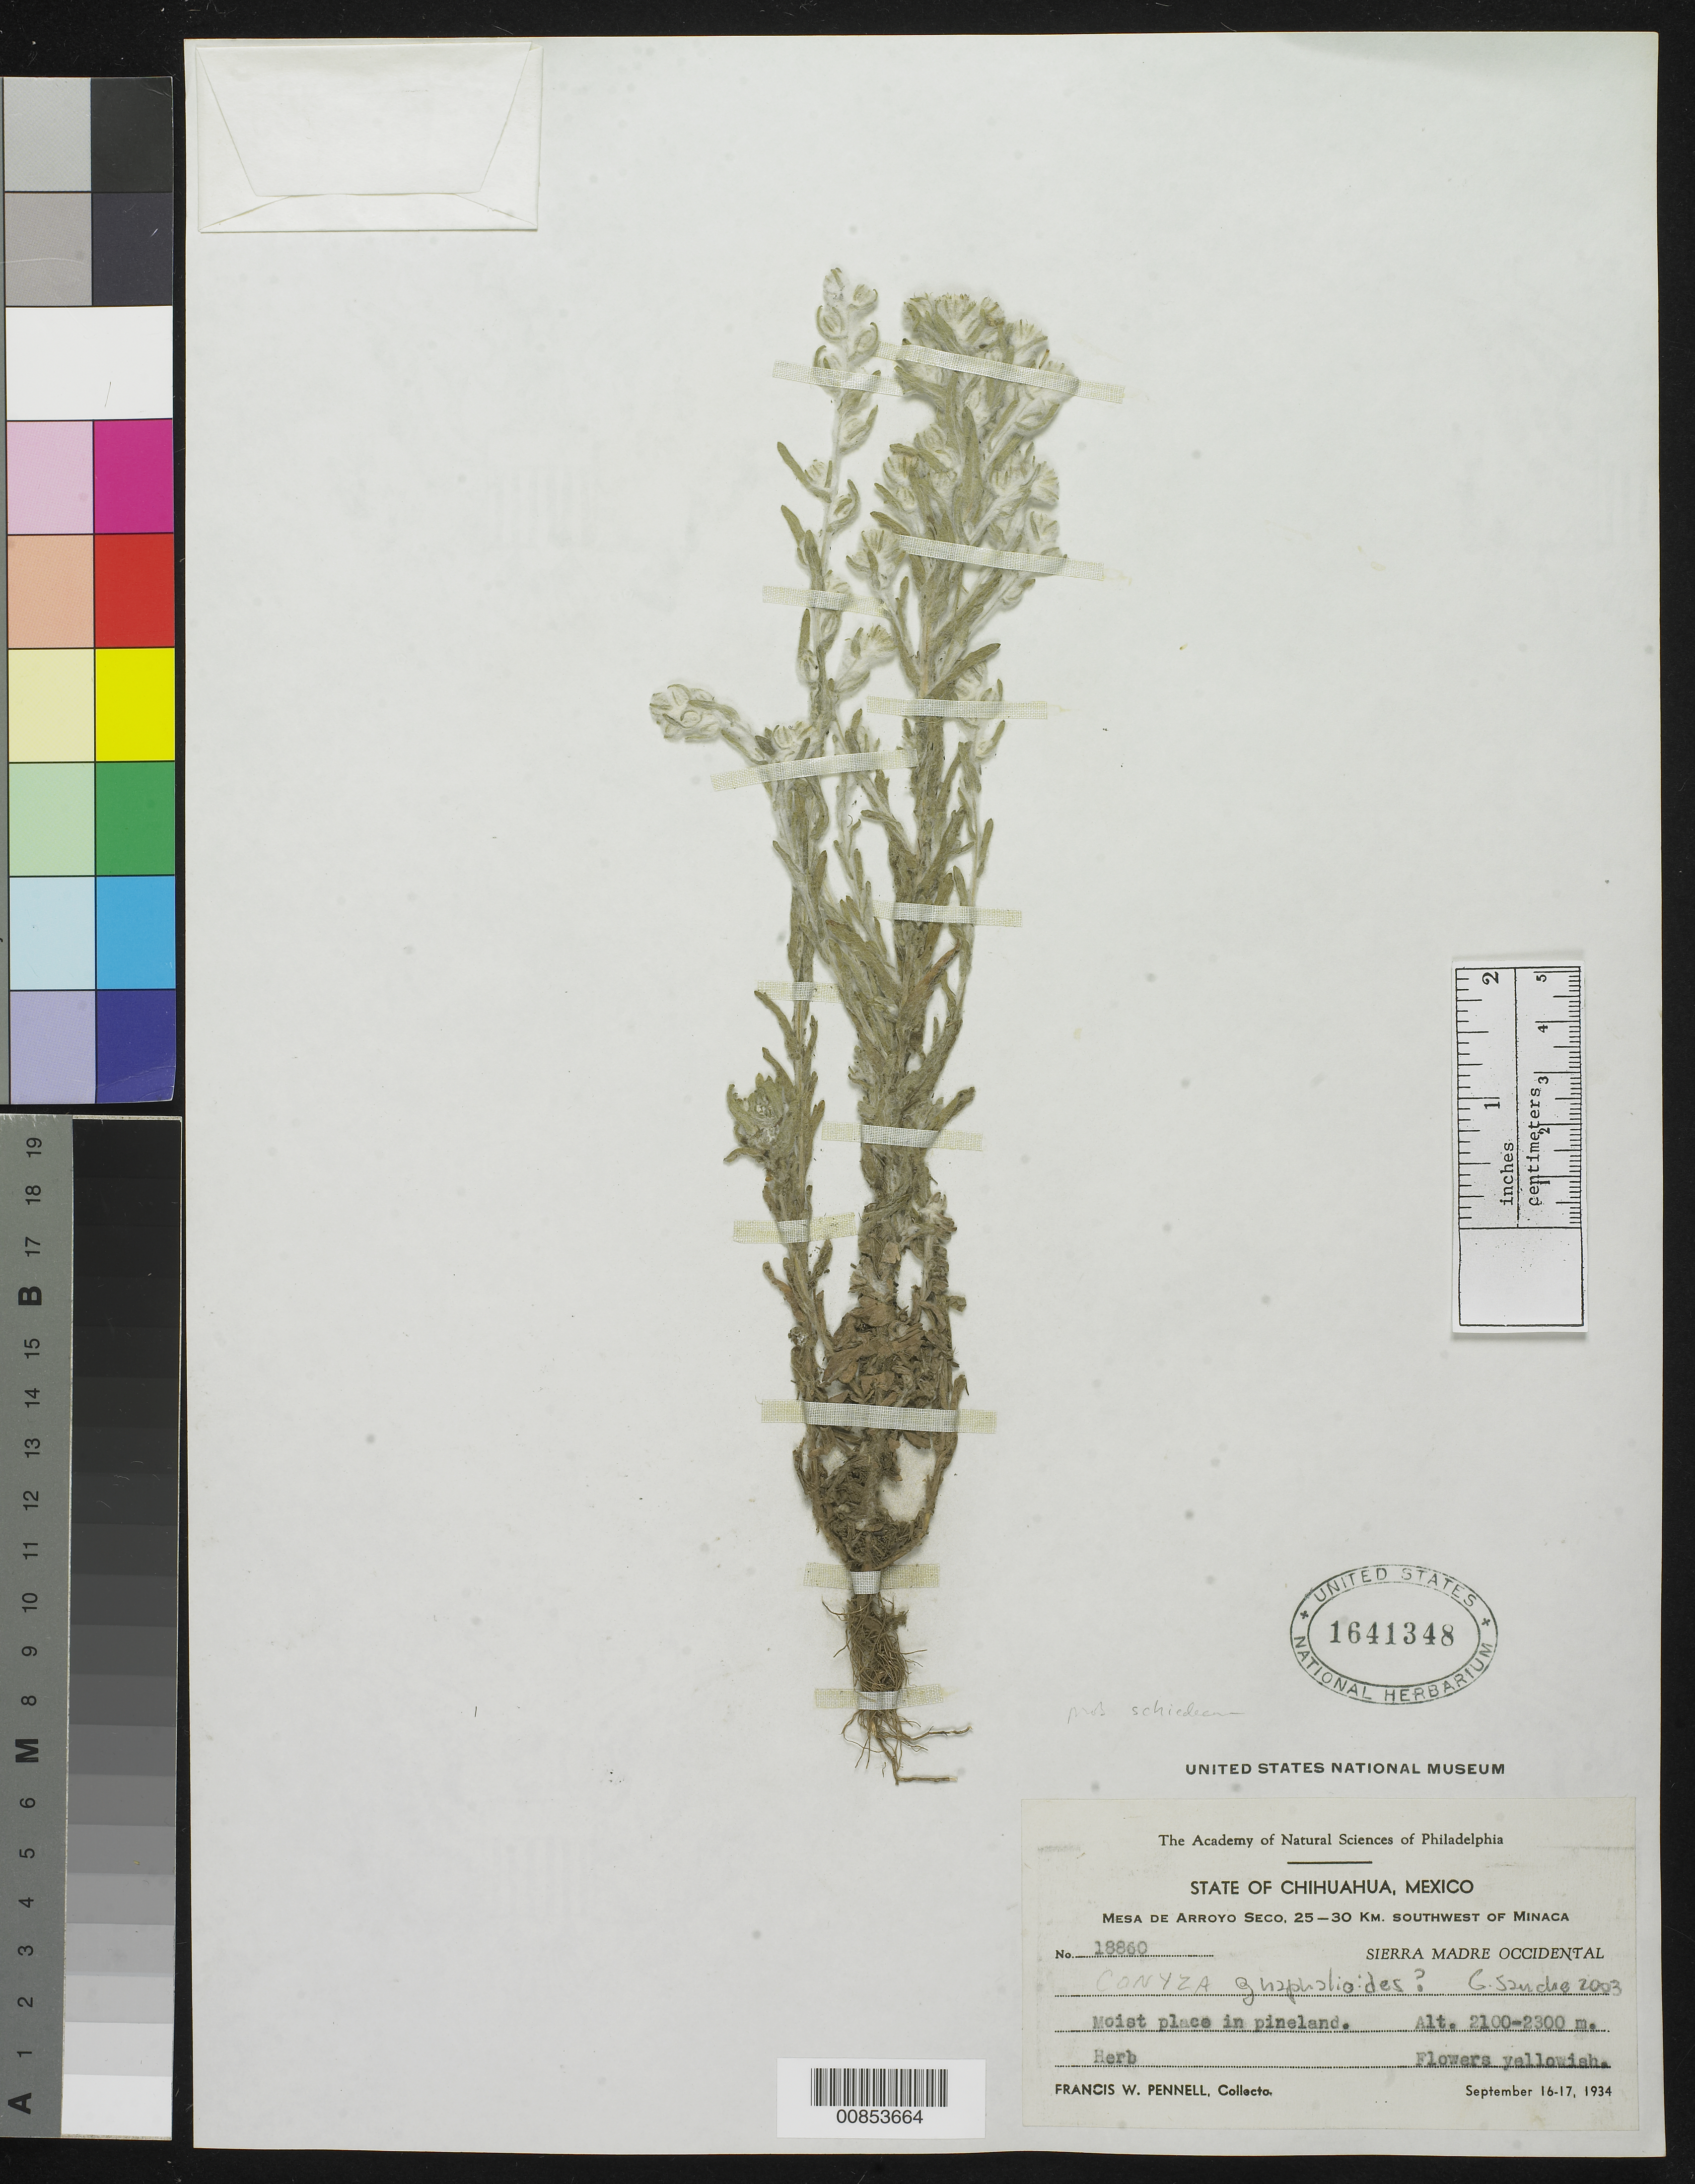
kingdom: Plantae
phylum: Tracheophyta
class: Magnoliopsida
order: Asterales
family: Asteraceae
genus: Conyza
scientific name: Conyza gnaphalioides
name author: Kunth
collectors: F. W. Pennell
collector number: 18860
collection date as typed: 16 Sep 1934 to 17 Sep 1934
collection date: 1934-09-16/1934-09-17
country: Mexico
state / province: Chihuahua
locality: Mesa de Arroyo Seco, 25-30 km. southwest of Miñaca. Sierra Madre Occidental, Chihuahua.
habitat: Moist place in pineland.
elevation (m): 2300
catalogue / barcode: US 1641348